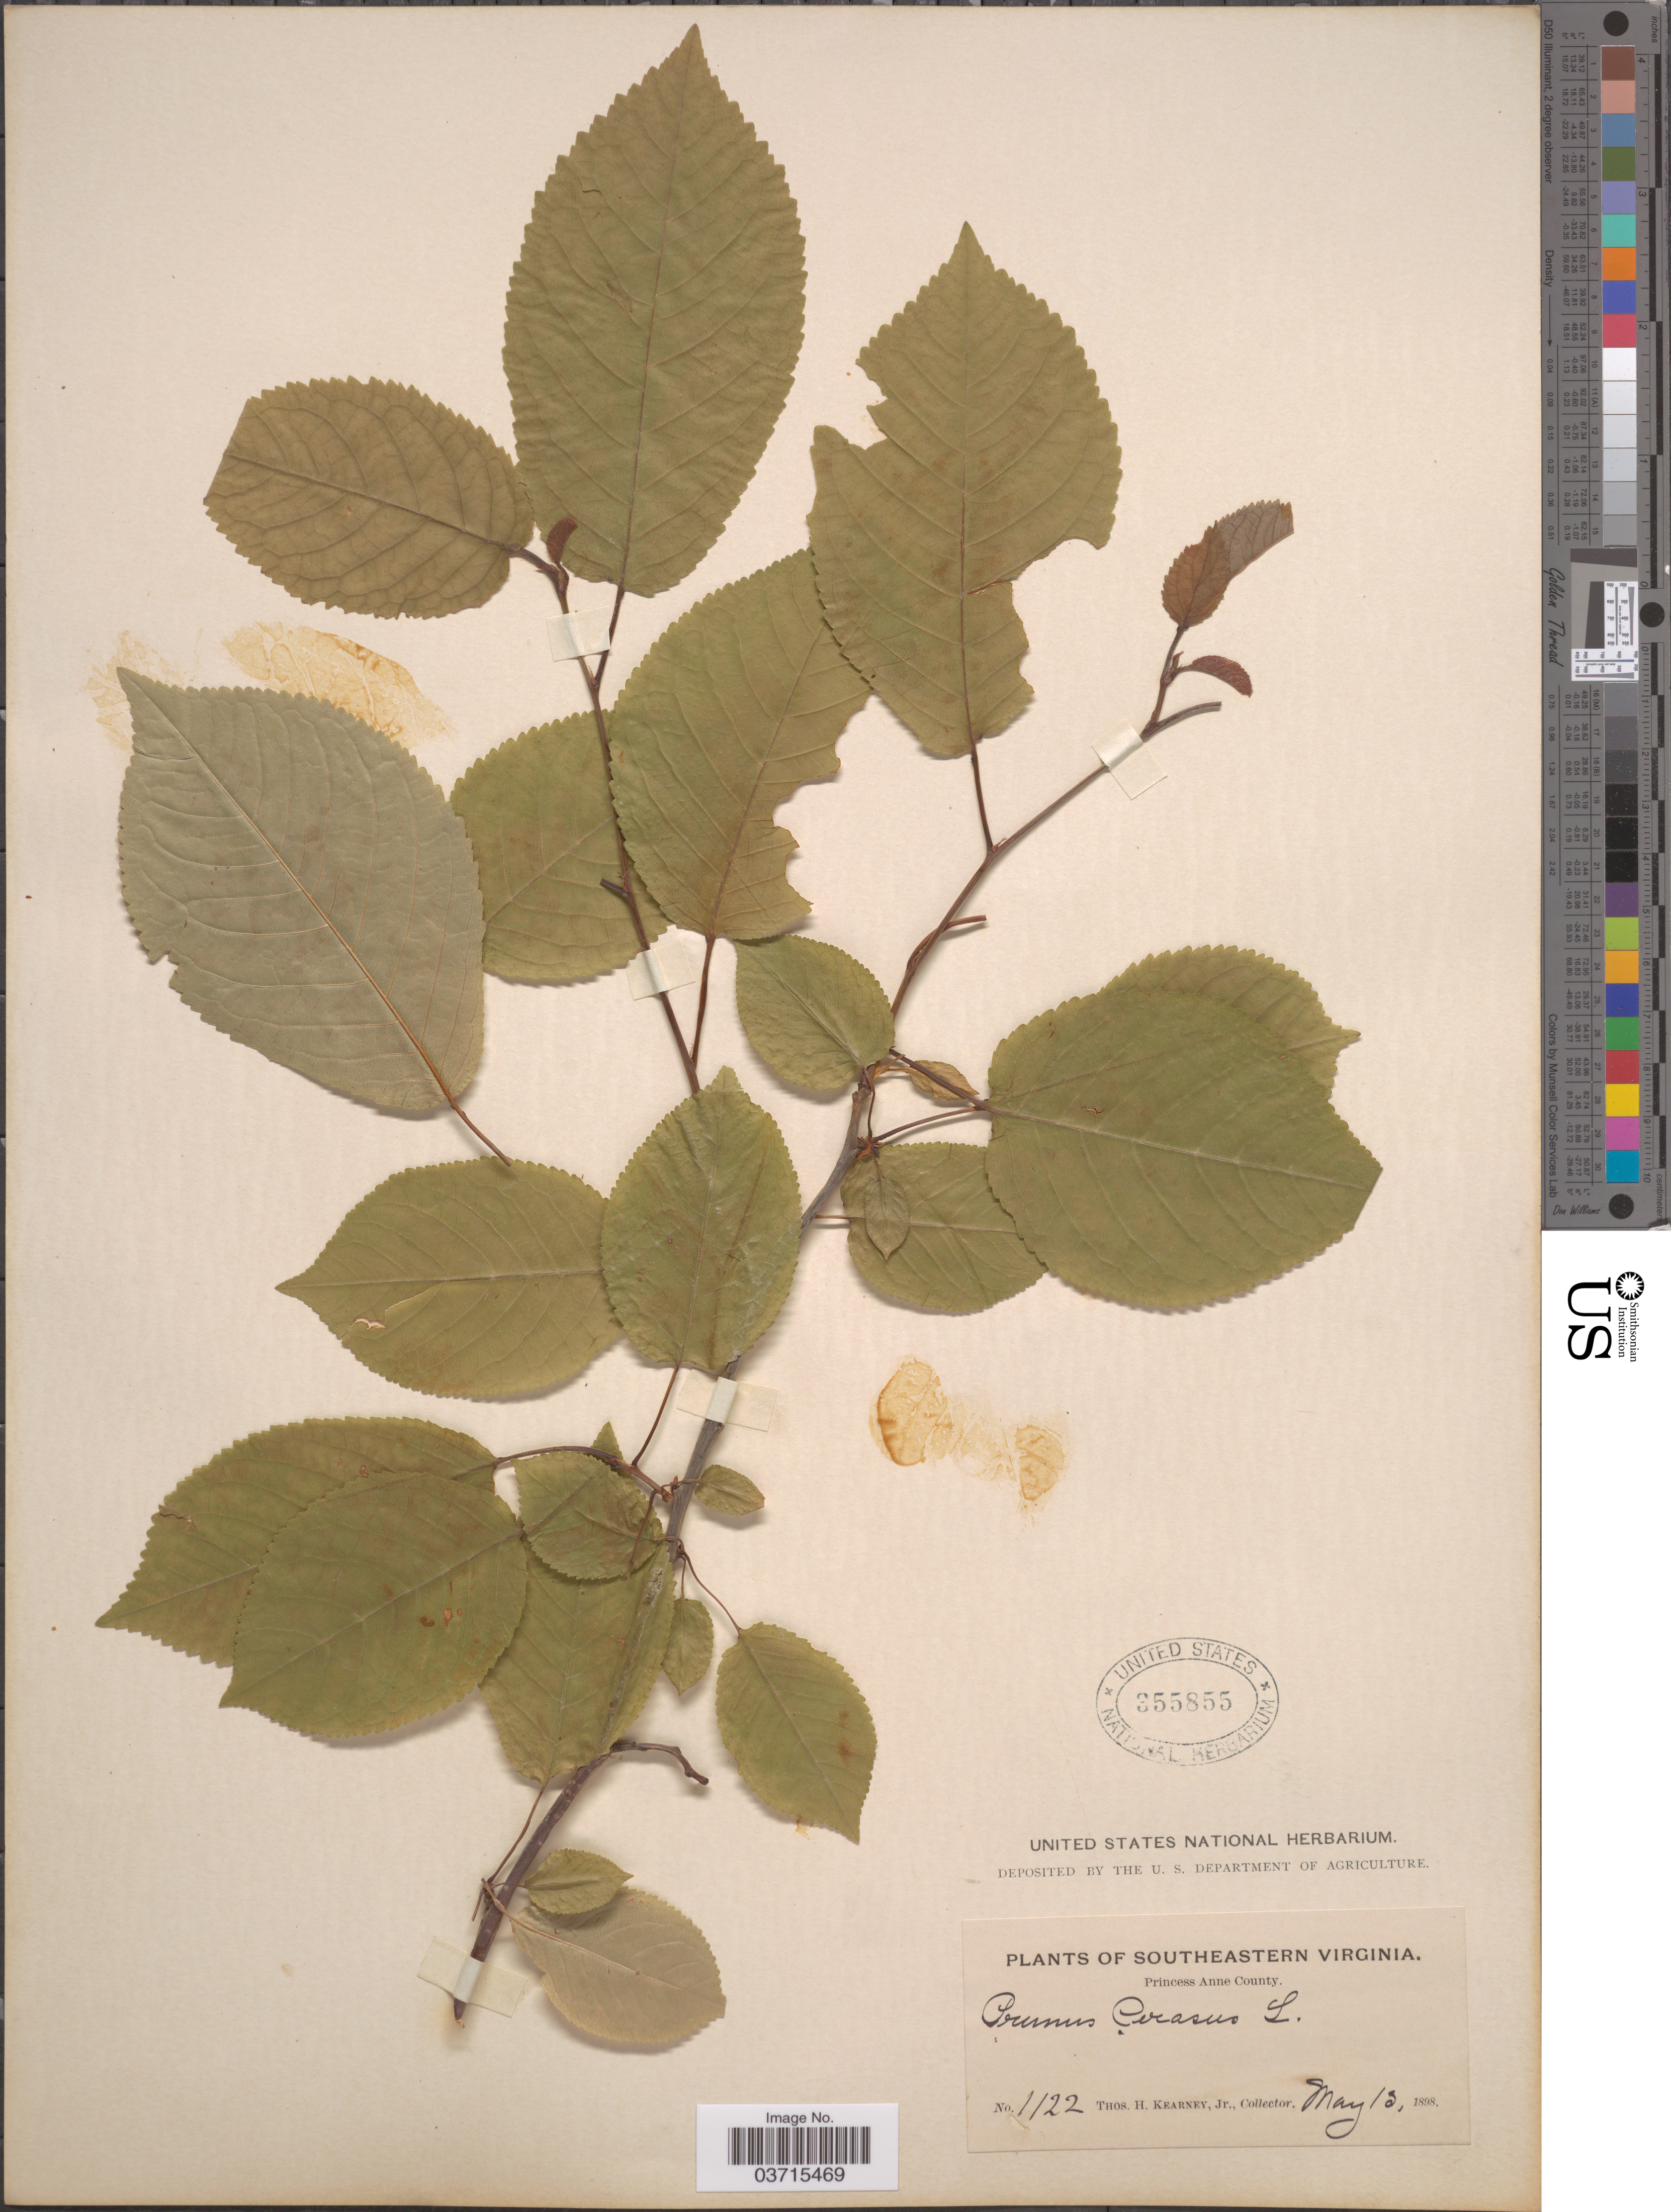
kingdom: Plantae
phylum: Tracheophyta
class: Magnoliopsida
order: Rosales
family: Rosaceae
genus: Prunus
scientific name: Prunus cerasus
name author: L.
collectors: T. H. Kearney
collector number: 1122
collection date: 1898-05-13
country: United States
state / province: Virginia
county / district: City of Virginia Beach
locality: Southeastern Virginia. Princess Anne County.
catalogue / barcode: US 355855